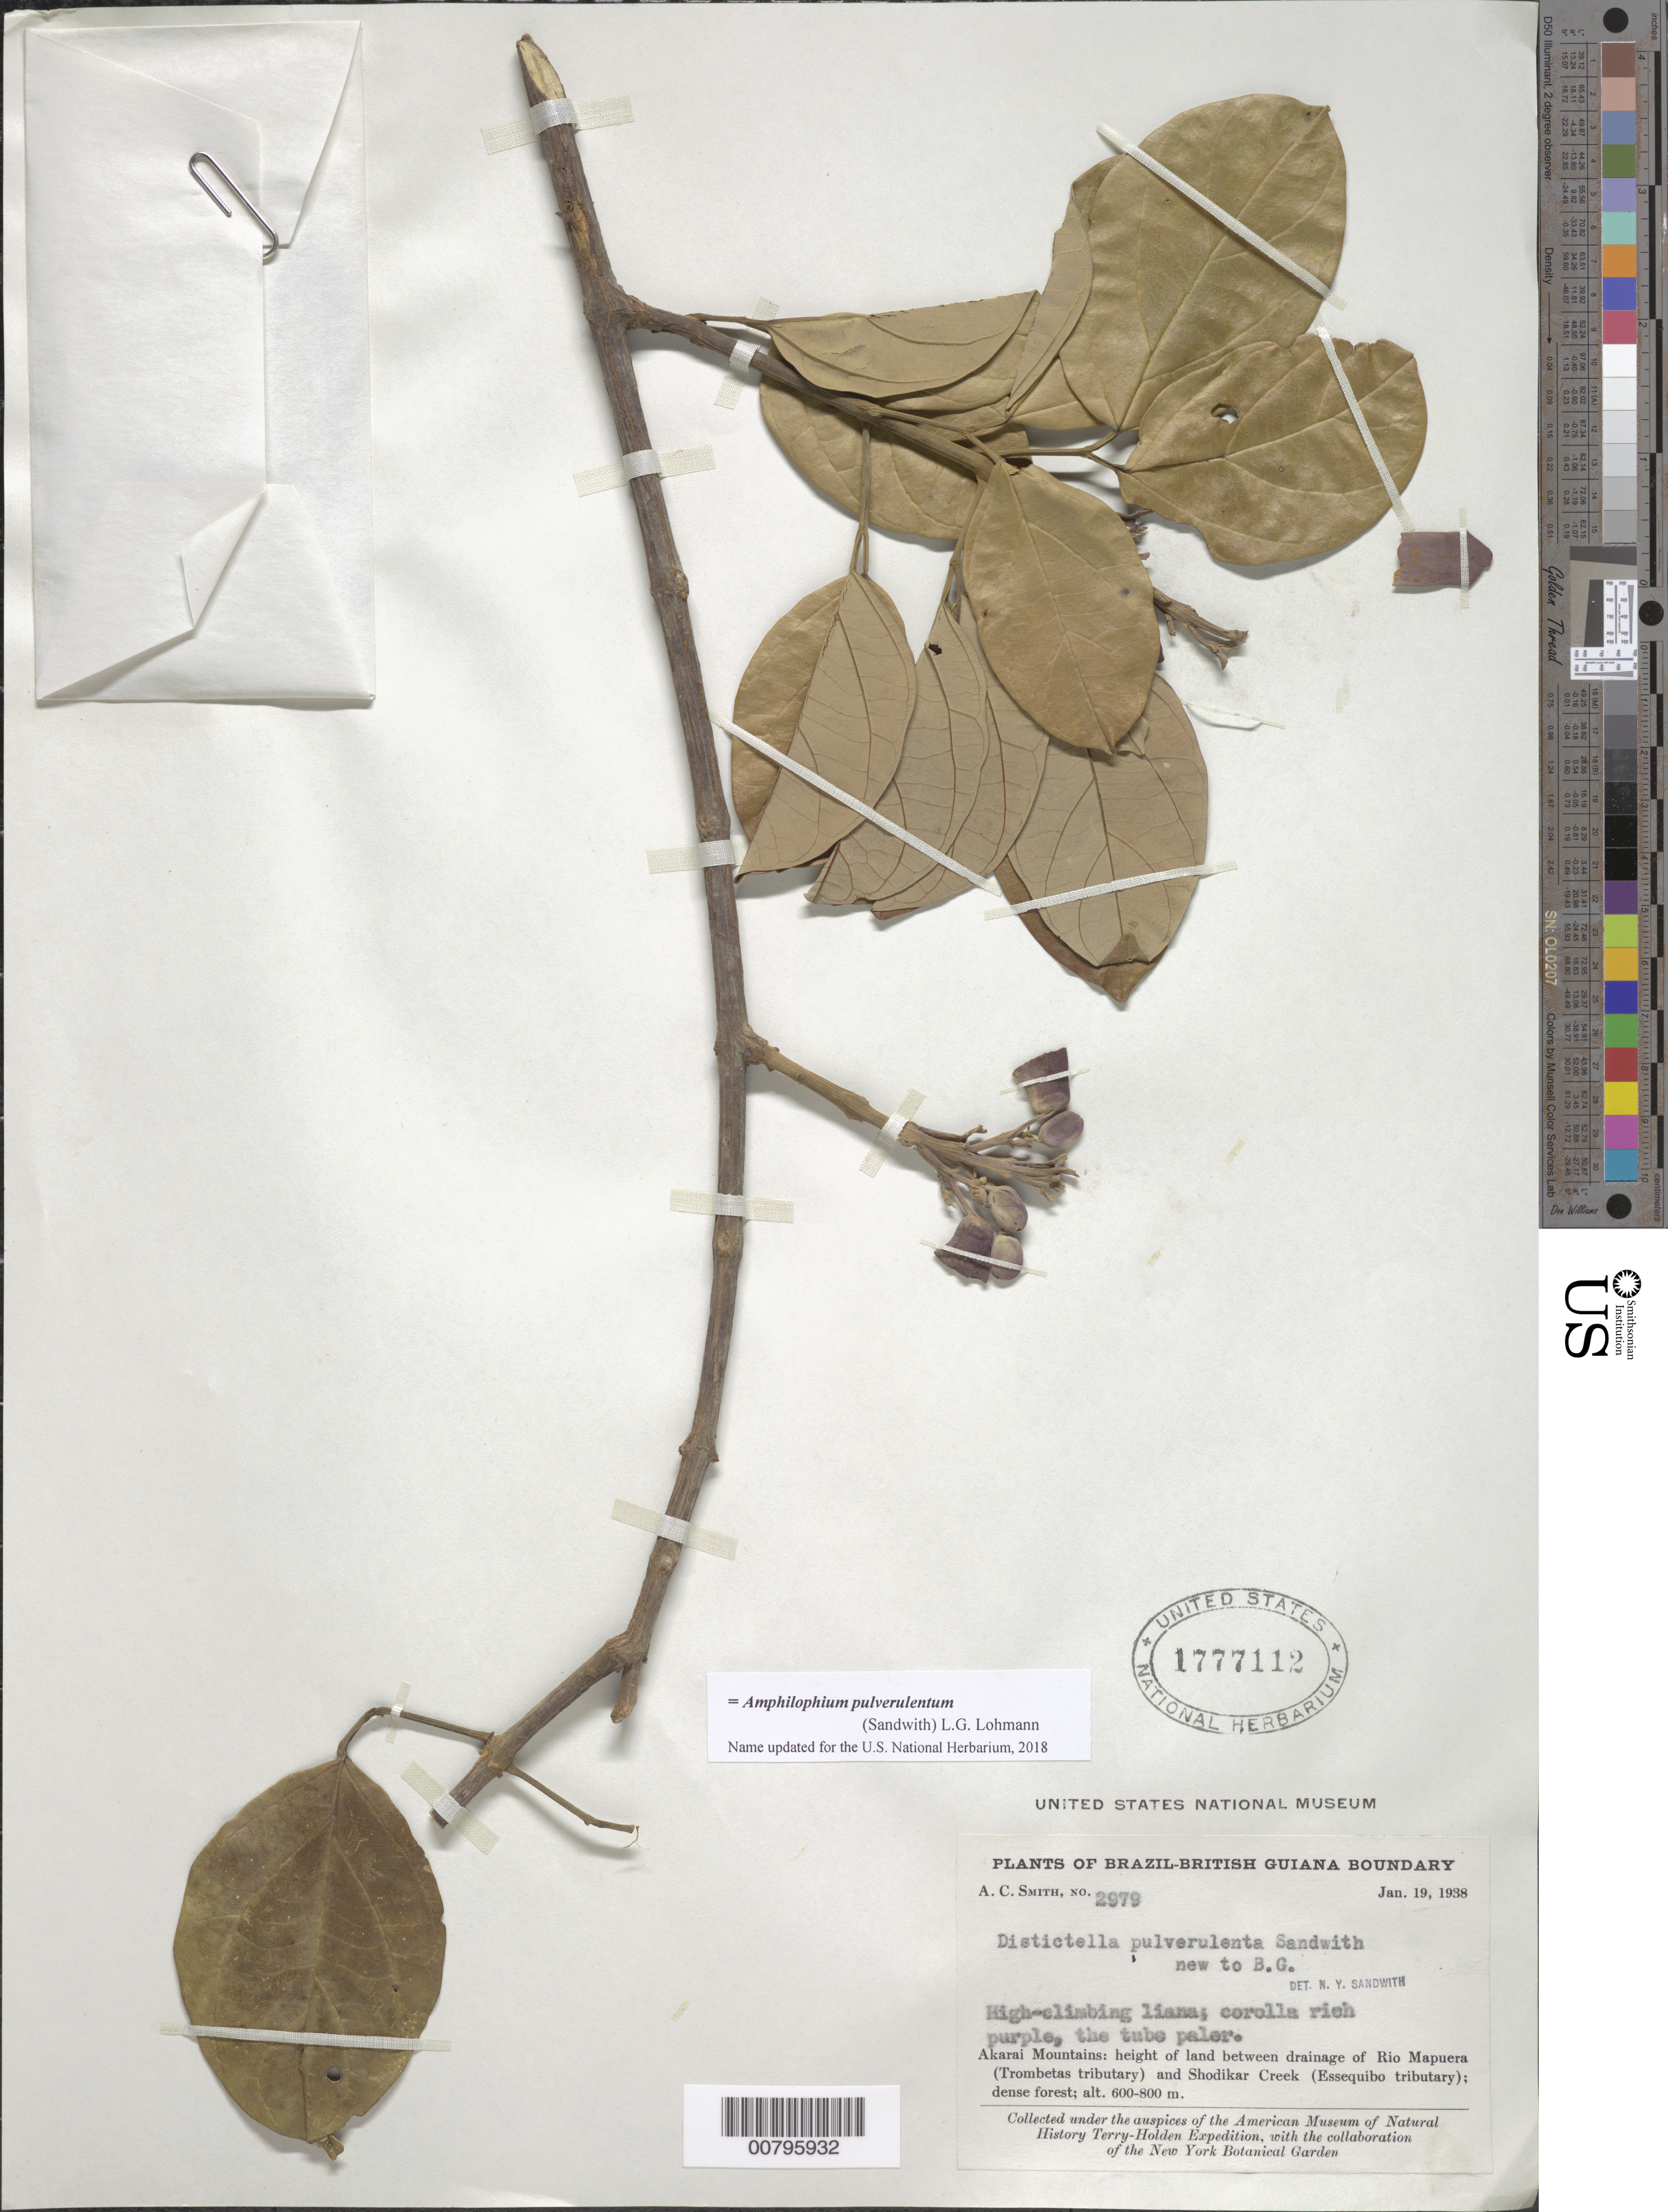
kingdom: Plantae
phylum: Tracheophyta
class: Magnoliopsida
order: Lamiales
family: Bignoniaceae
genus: Amphilophium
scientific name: Amphilophium pulverulentum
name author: (Sandwith) L.G. Lohmann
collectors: A. C. Smith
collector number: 2979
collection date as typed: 19-Jan-38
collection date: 1938-01-19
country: Guyana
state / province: U. Takutu-U. Essequibo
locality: Akarai Mts., betw. drainage of Mapuera R. (Trombetas trib.) & Shodikar Creek (Essequibo trib.)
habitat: Dense forest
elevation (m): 600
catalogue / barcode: US 1777112